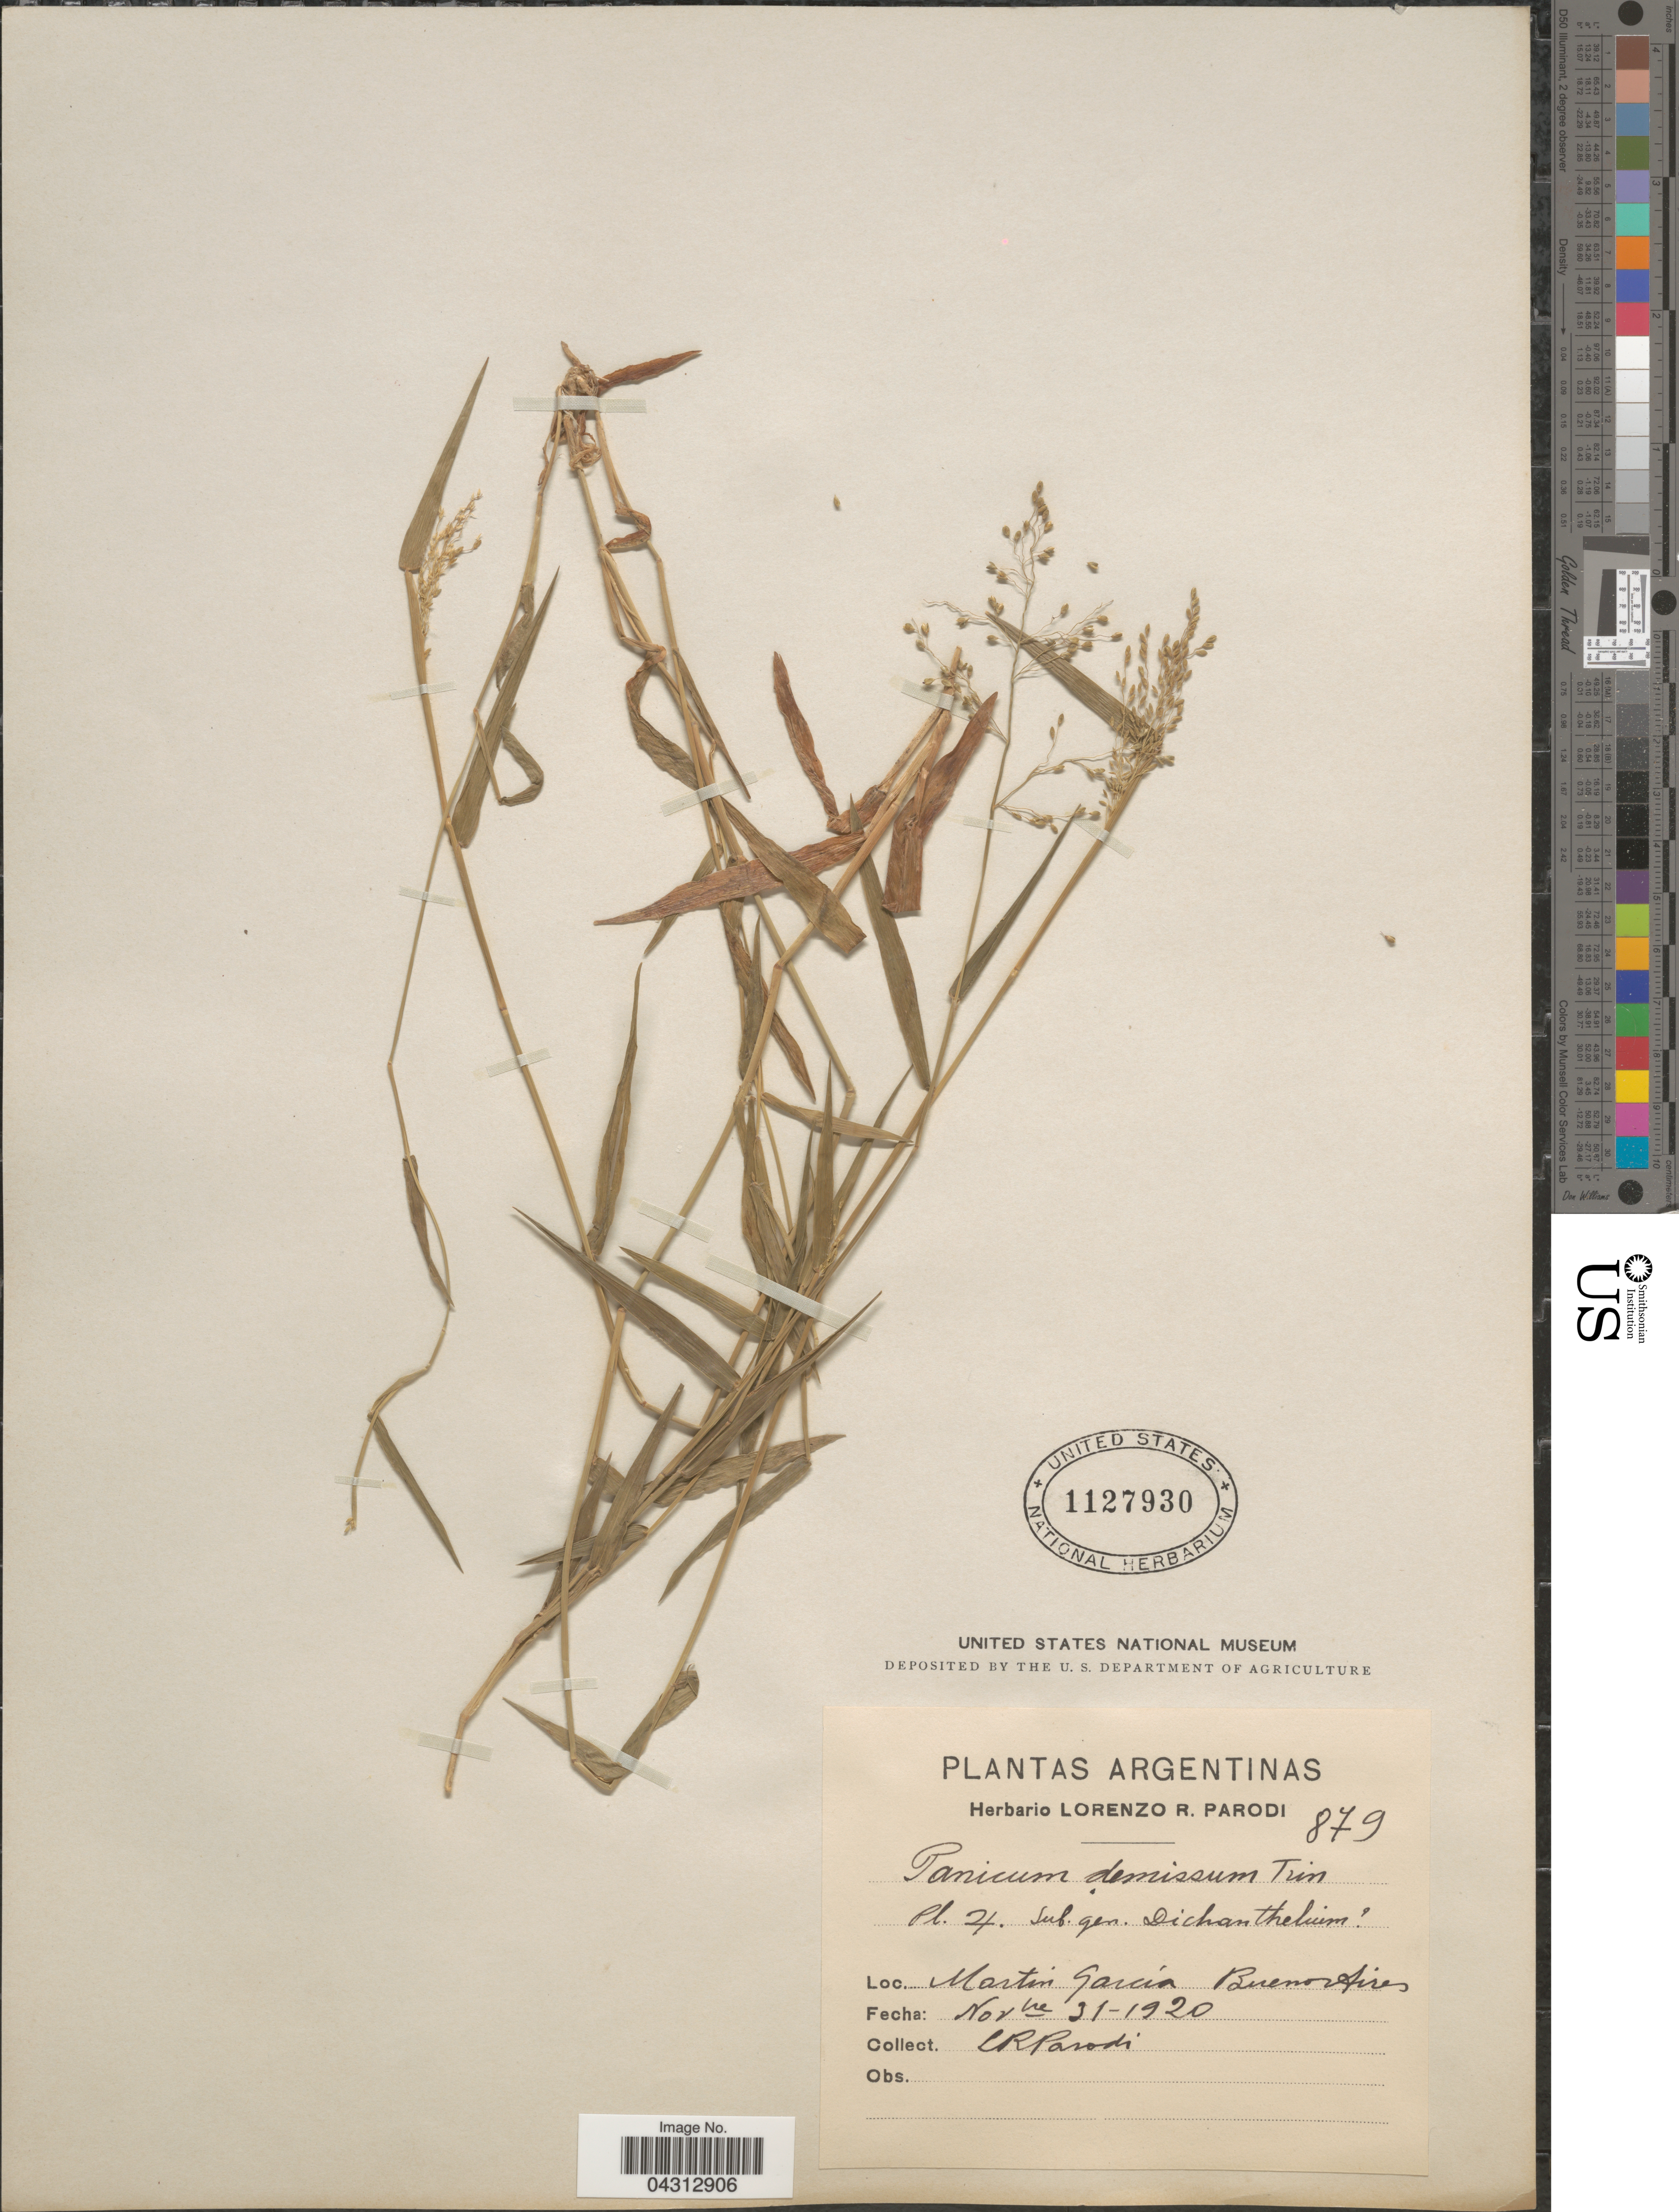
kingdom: Plantae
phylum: Tracheophyta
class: Liliopsida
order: Poales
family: Poaceae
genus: Dichanthelium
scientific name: Dichanthelium sabulorum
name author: (Lam.) Gould & C.A. Clark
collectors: L. R. Parodi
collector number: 879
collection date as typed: Novbre 31-1920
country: Argentina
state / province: Buenos Aires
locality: Martin García.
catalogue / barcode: US 1127930